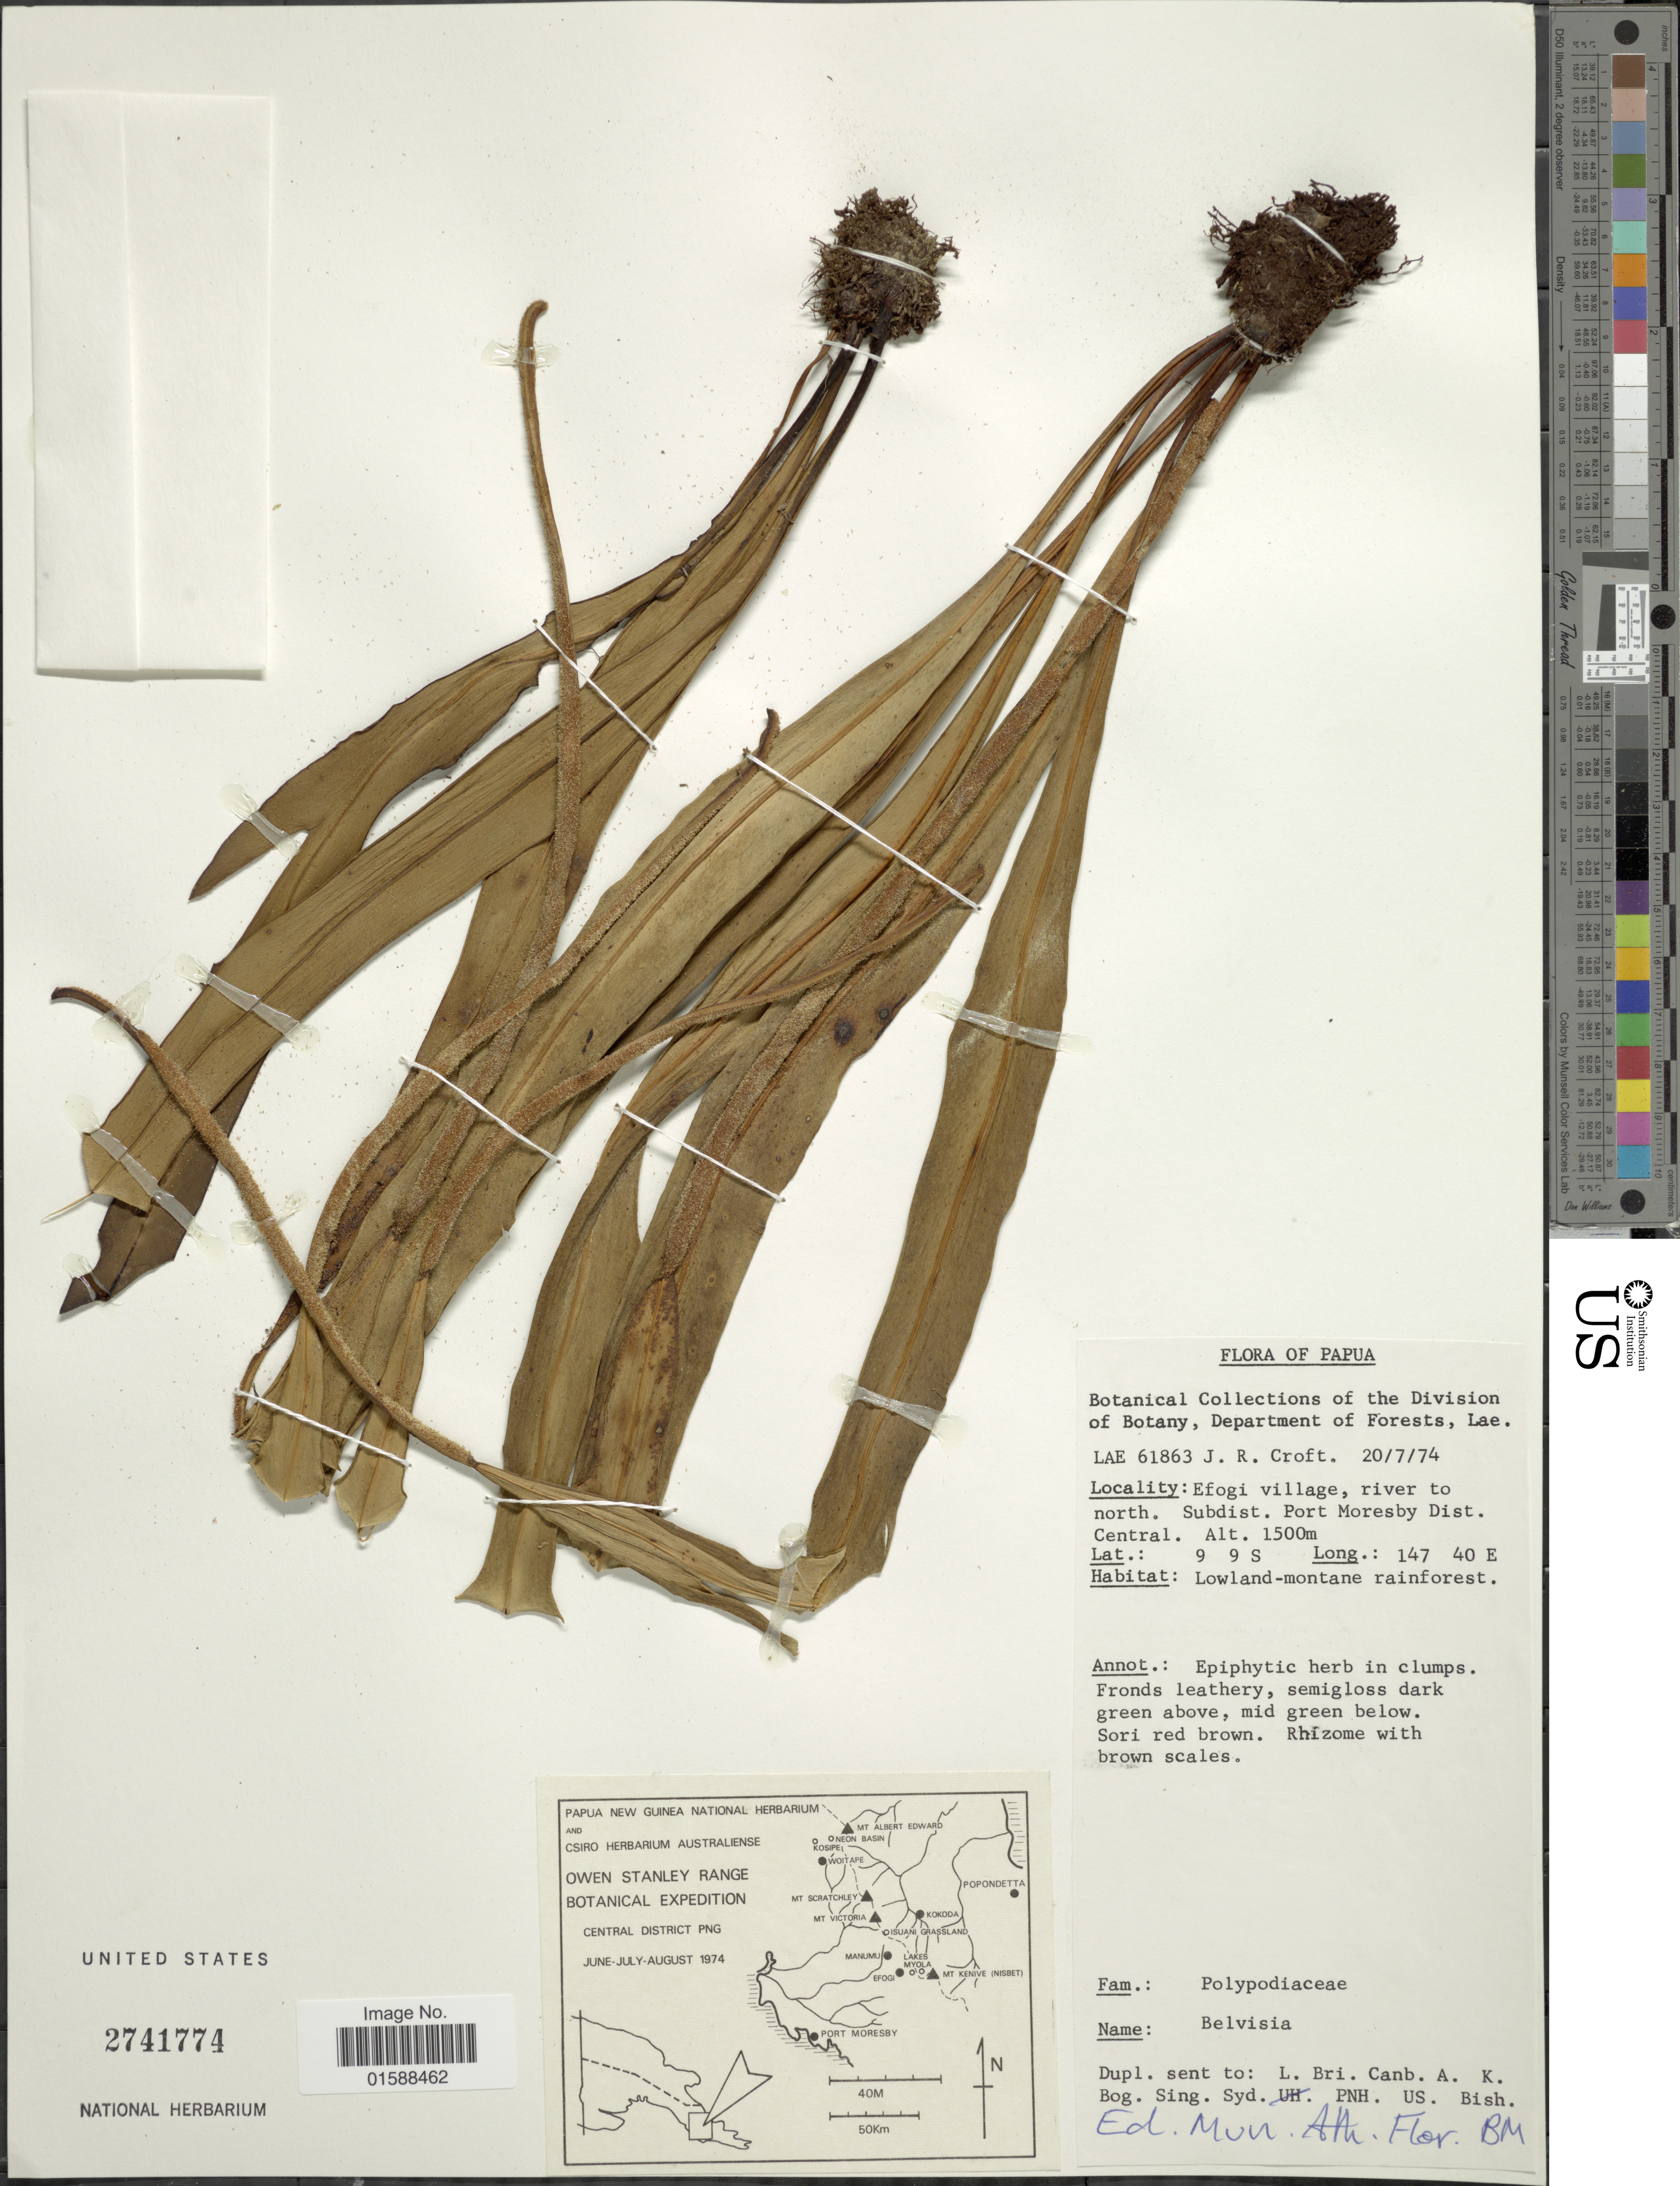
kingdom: Plantae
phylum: Tracheophyta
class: Polypodiopsida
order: Polypodiales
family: Polypodiaceae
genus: Lepisorus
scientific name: Lepisorus sp.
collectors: J. R. Croft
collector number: LAE 61863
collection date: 1974-07-20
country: Papua New Guinea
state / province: Central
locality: Papua. Efogi village, river to north. Subdist. Port Moresby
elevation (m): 1500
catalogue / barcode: US 2741774